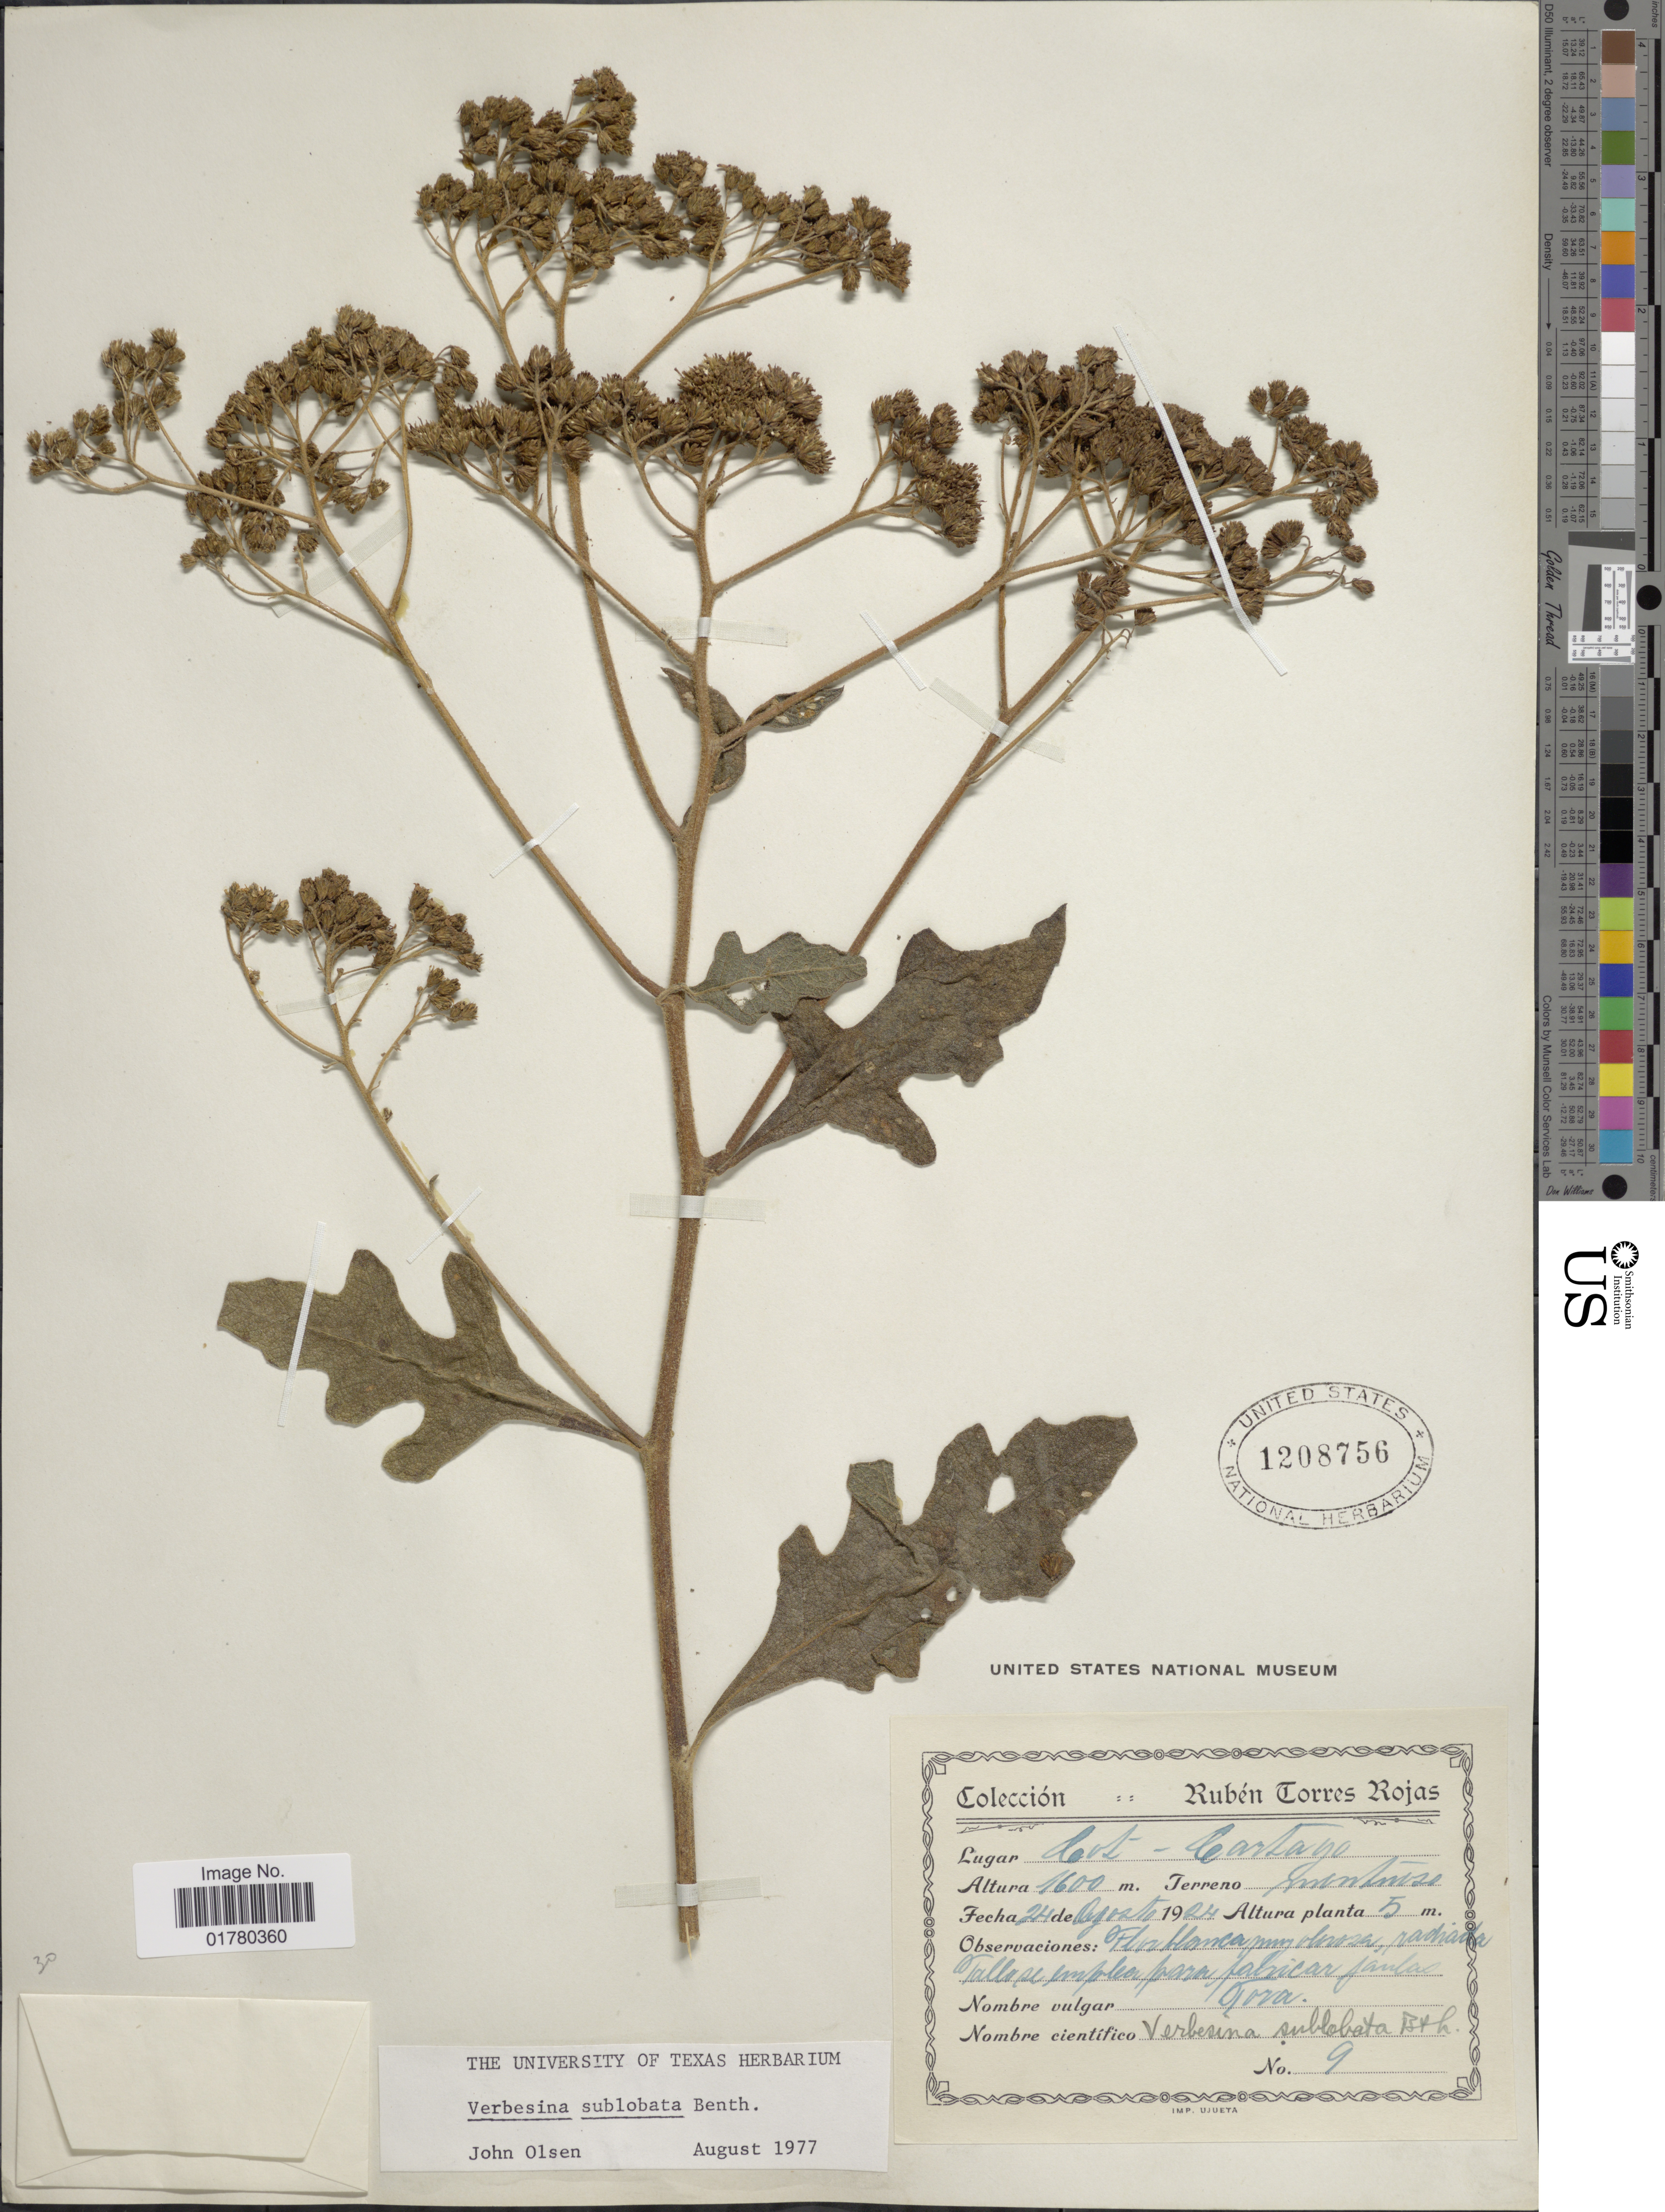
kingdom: Plantae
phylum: Tracheophyta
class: Magnoliopsida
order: Asterales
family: Asteraceae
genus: Verbesina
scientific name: Verbesina turbacensis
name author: Kunth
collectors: R. Torres Rojas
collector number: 9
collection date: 1924-08-24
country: Costa Rica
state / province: Cartago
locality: Cot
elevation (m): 5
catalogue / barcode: US 1208756